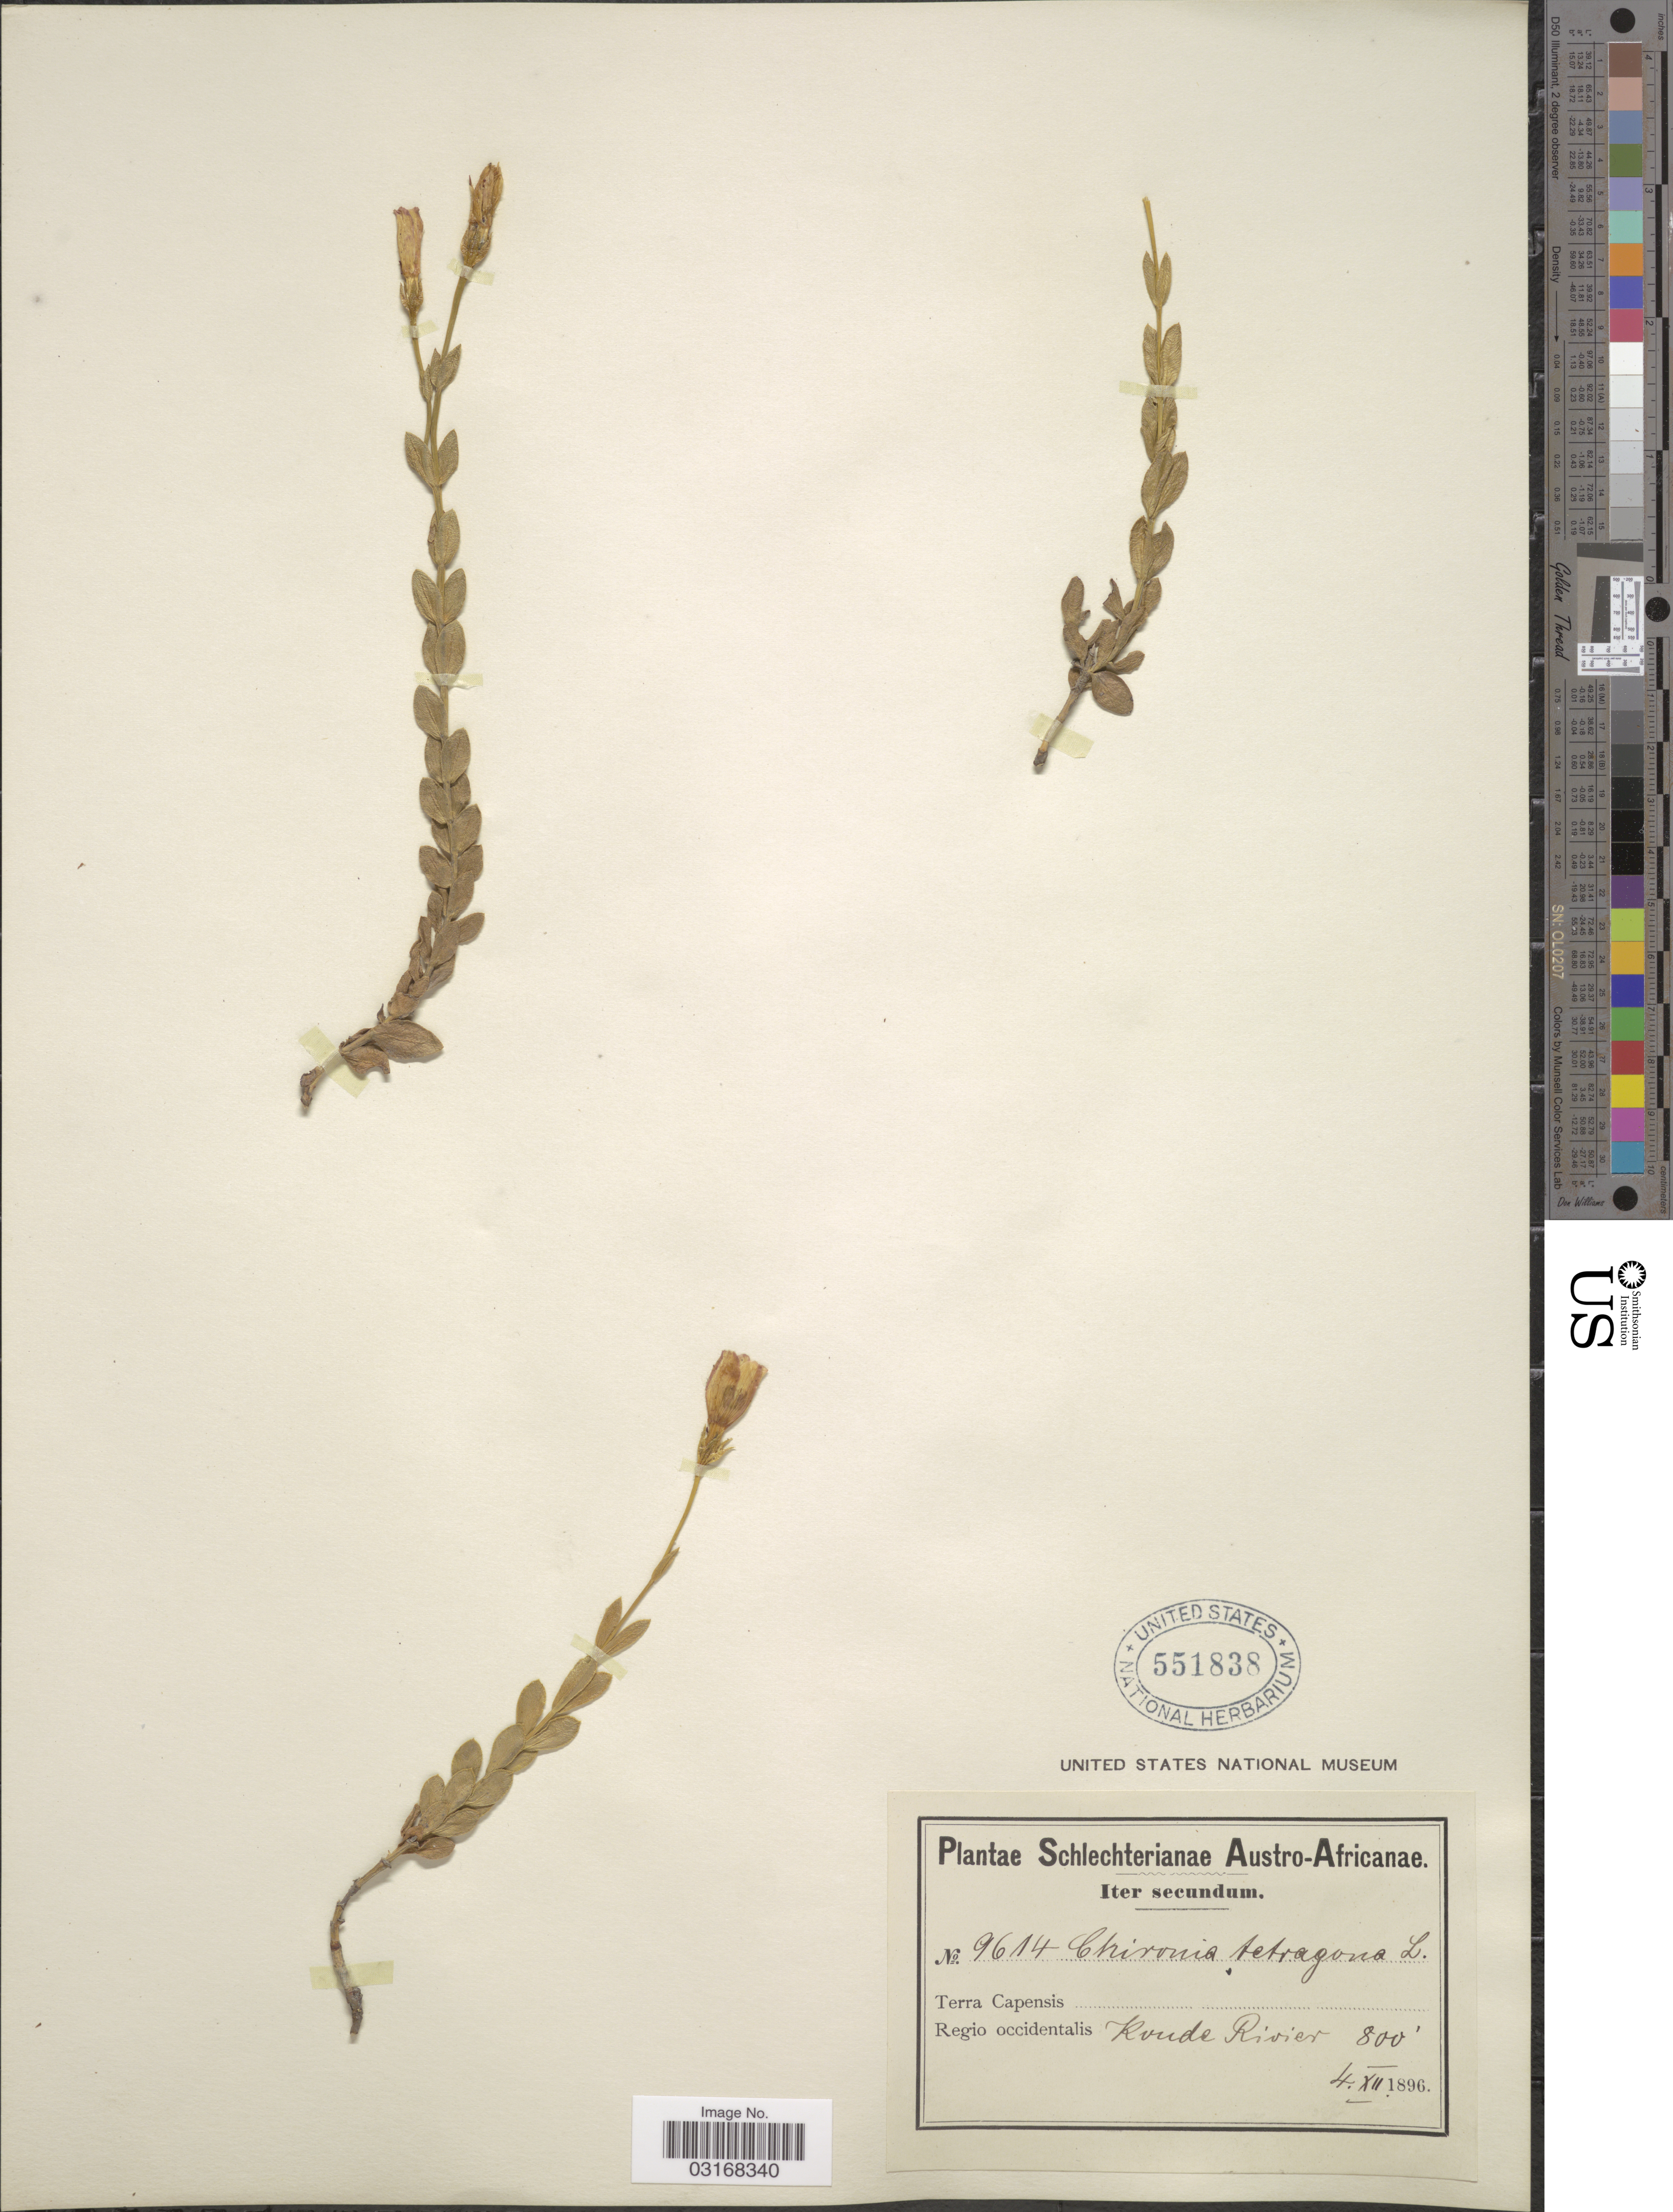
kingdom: Plantae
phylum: Tracheophyta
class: Magnoliopsida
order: Gentianales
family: Gentianaceae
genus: Chironia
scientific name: Chironia tetragona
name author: L. f.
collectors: Schlechter, --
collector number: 9614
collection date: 1896-12-04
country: South Africa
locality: Austro-Africanae. Terra Capensis. Regio occidentalis. Koude Rivier.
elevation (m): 244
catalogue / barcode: US 551838